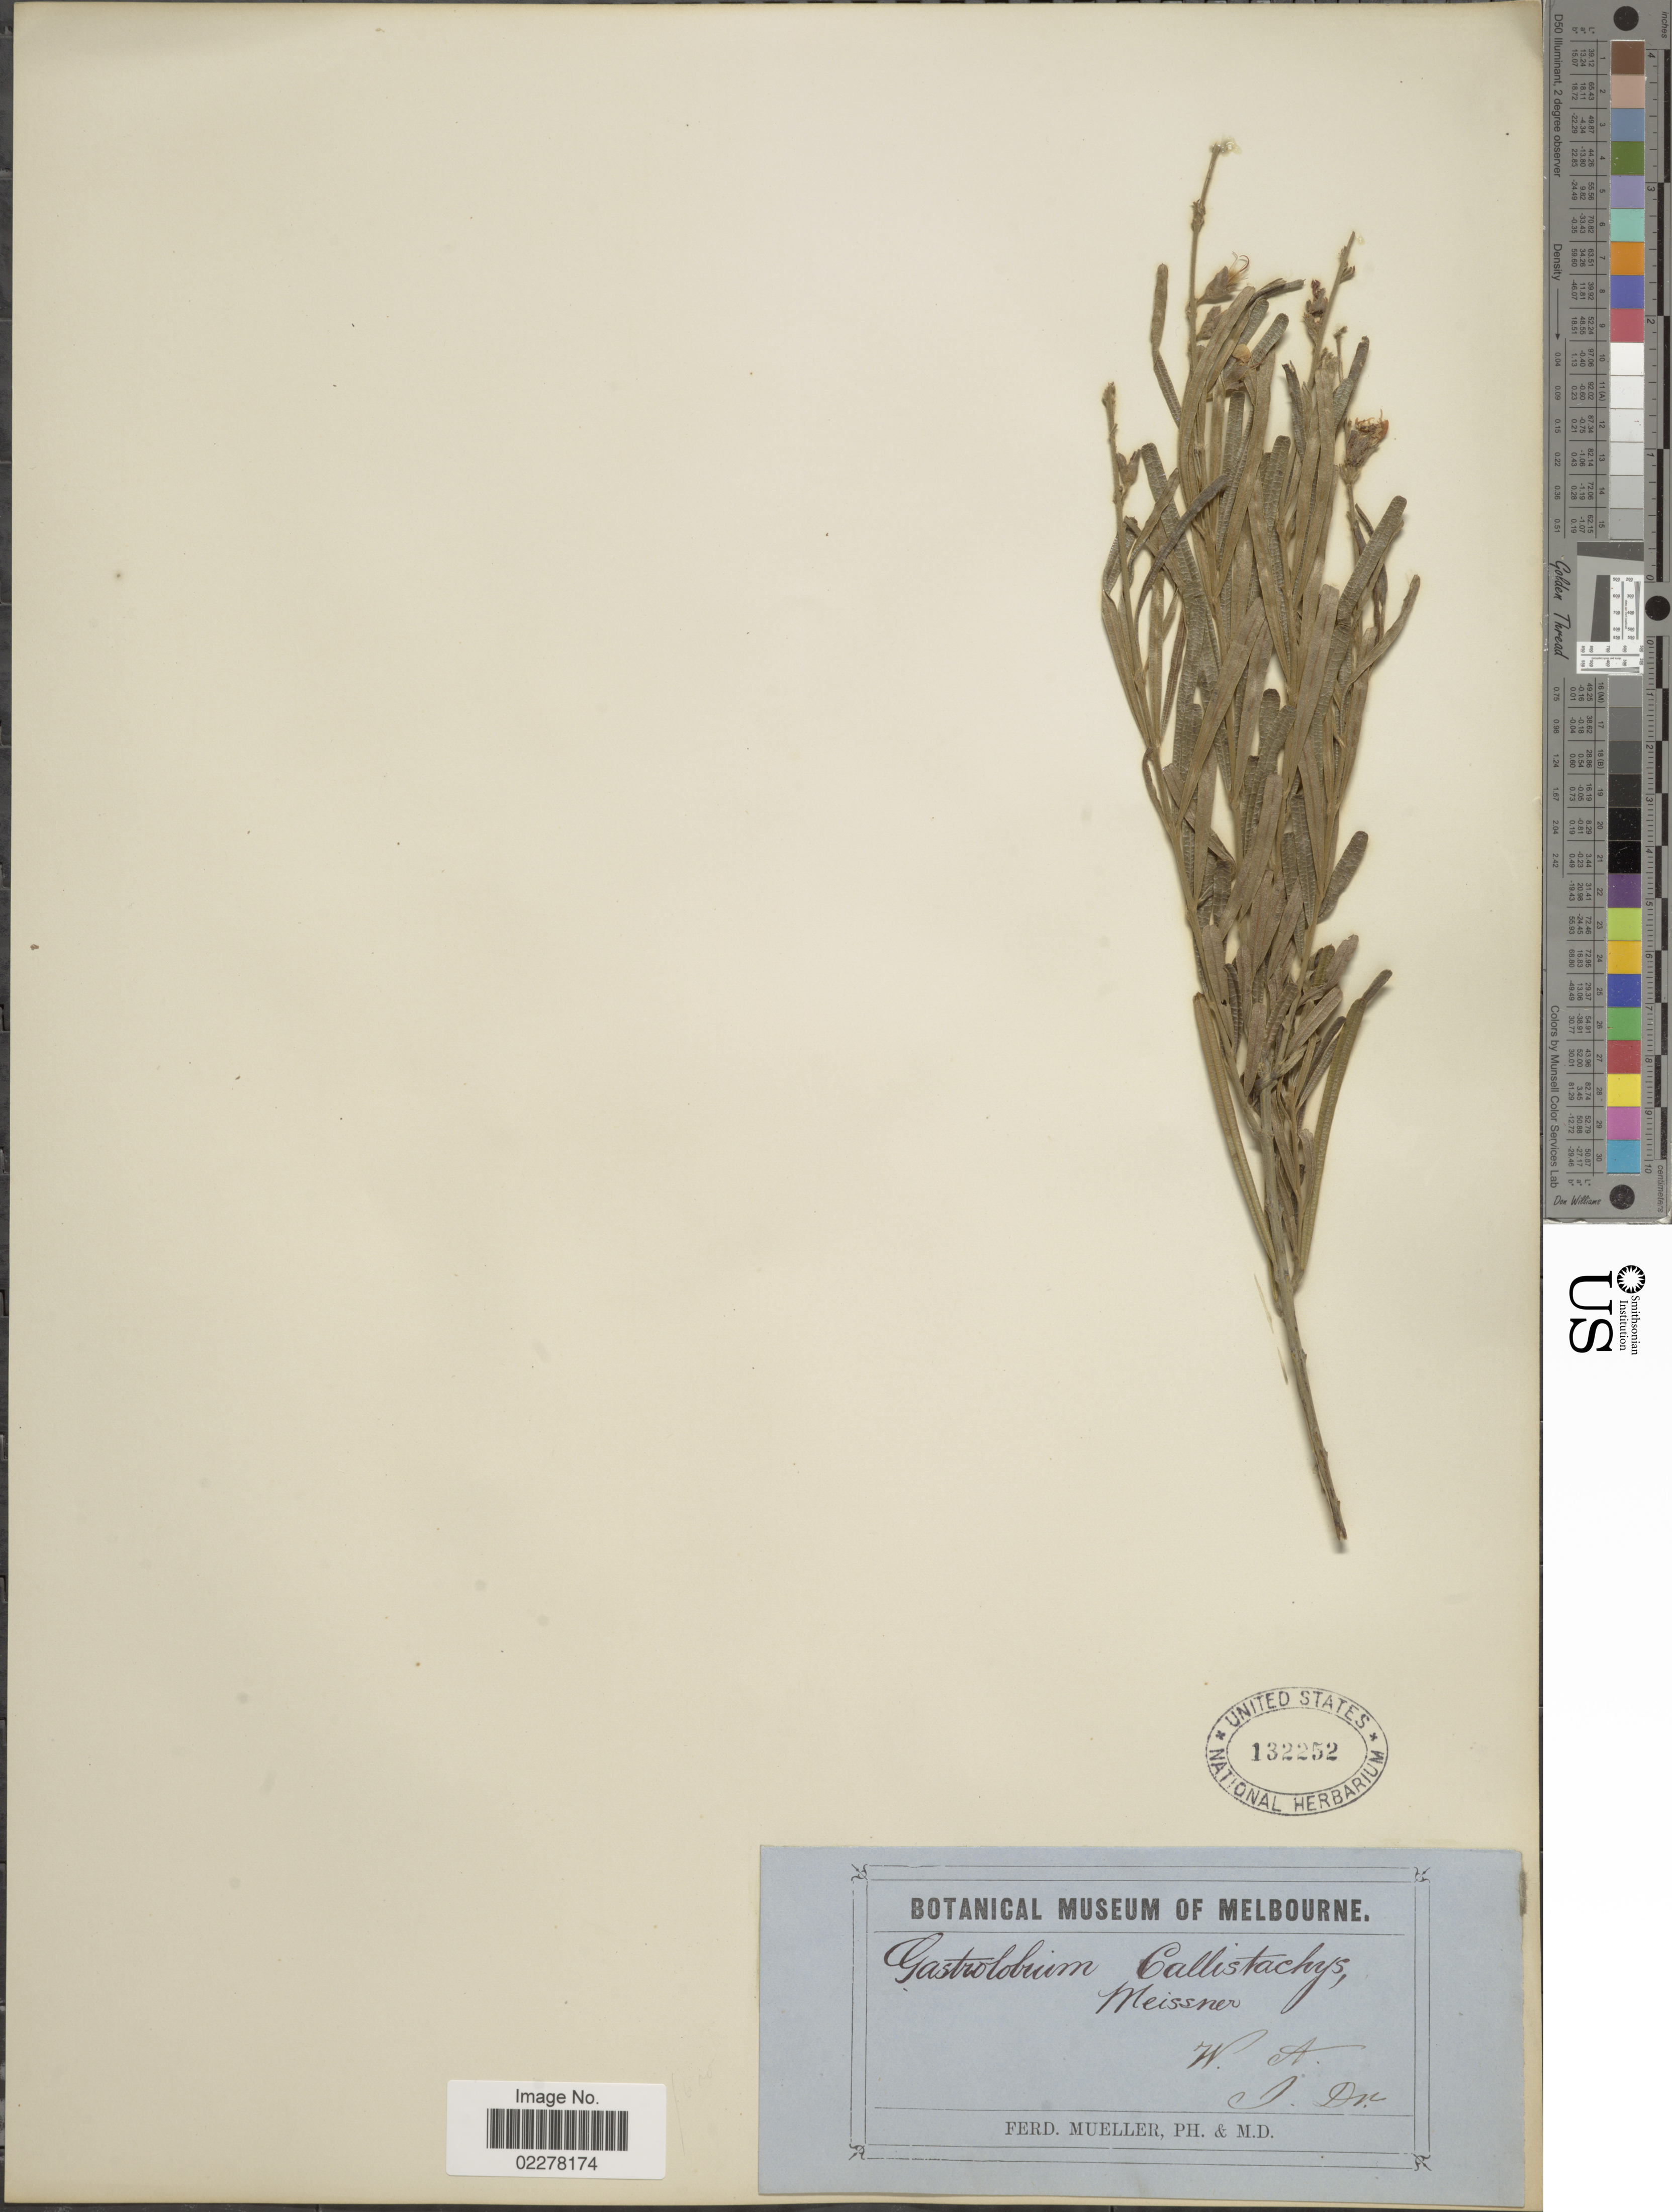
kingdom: Plantae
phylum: Tracheophyta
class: Magnoliopsida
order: Fabales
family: Fabaceae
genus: Gastrolobium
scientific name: Gastrolobium callistachys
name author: Meissner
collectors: F. Mueller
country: Australia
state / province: Western Australia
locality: W.A.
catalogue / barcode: US 132252